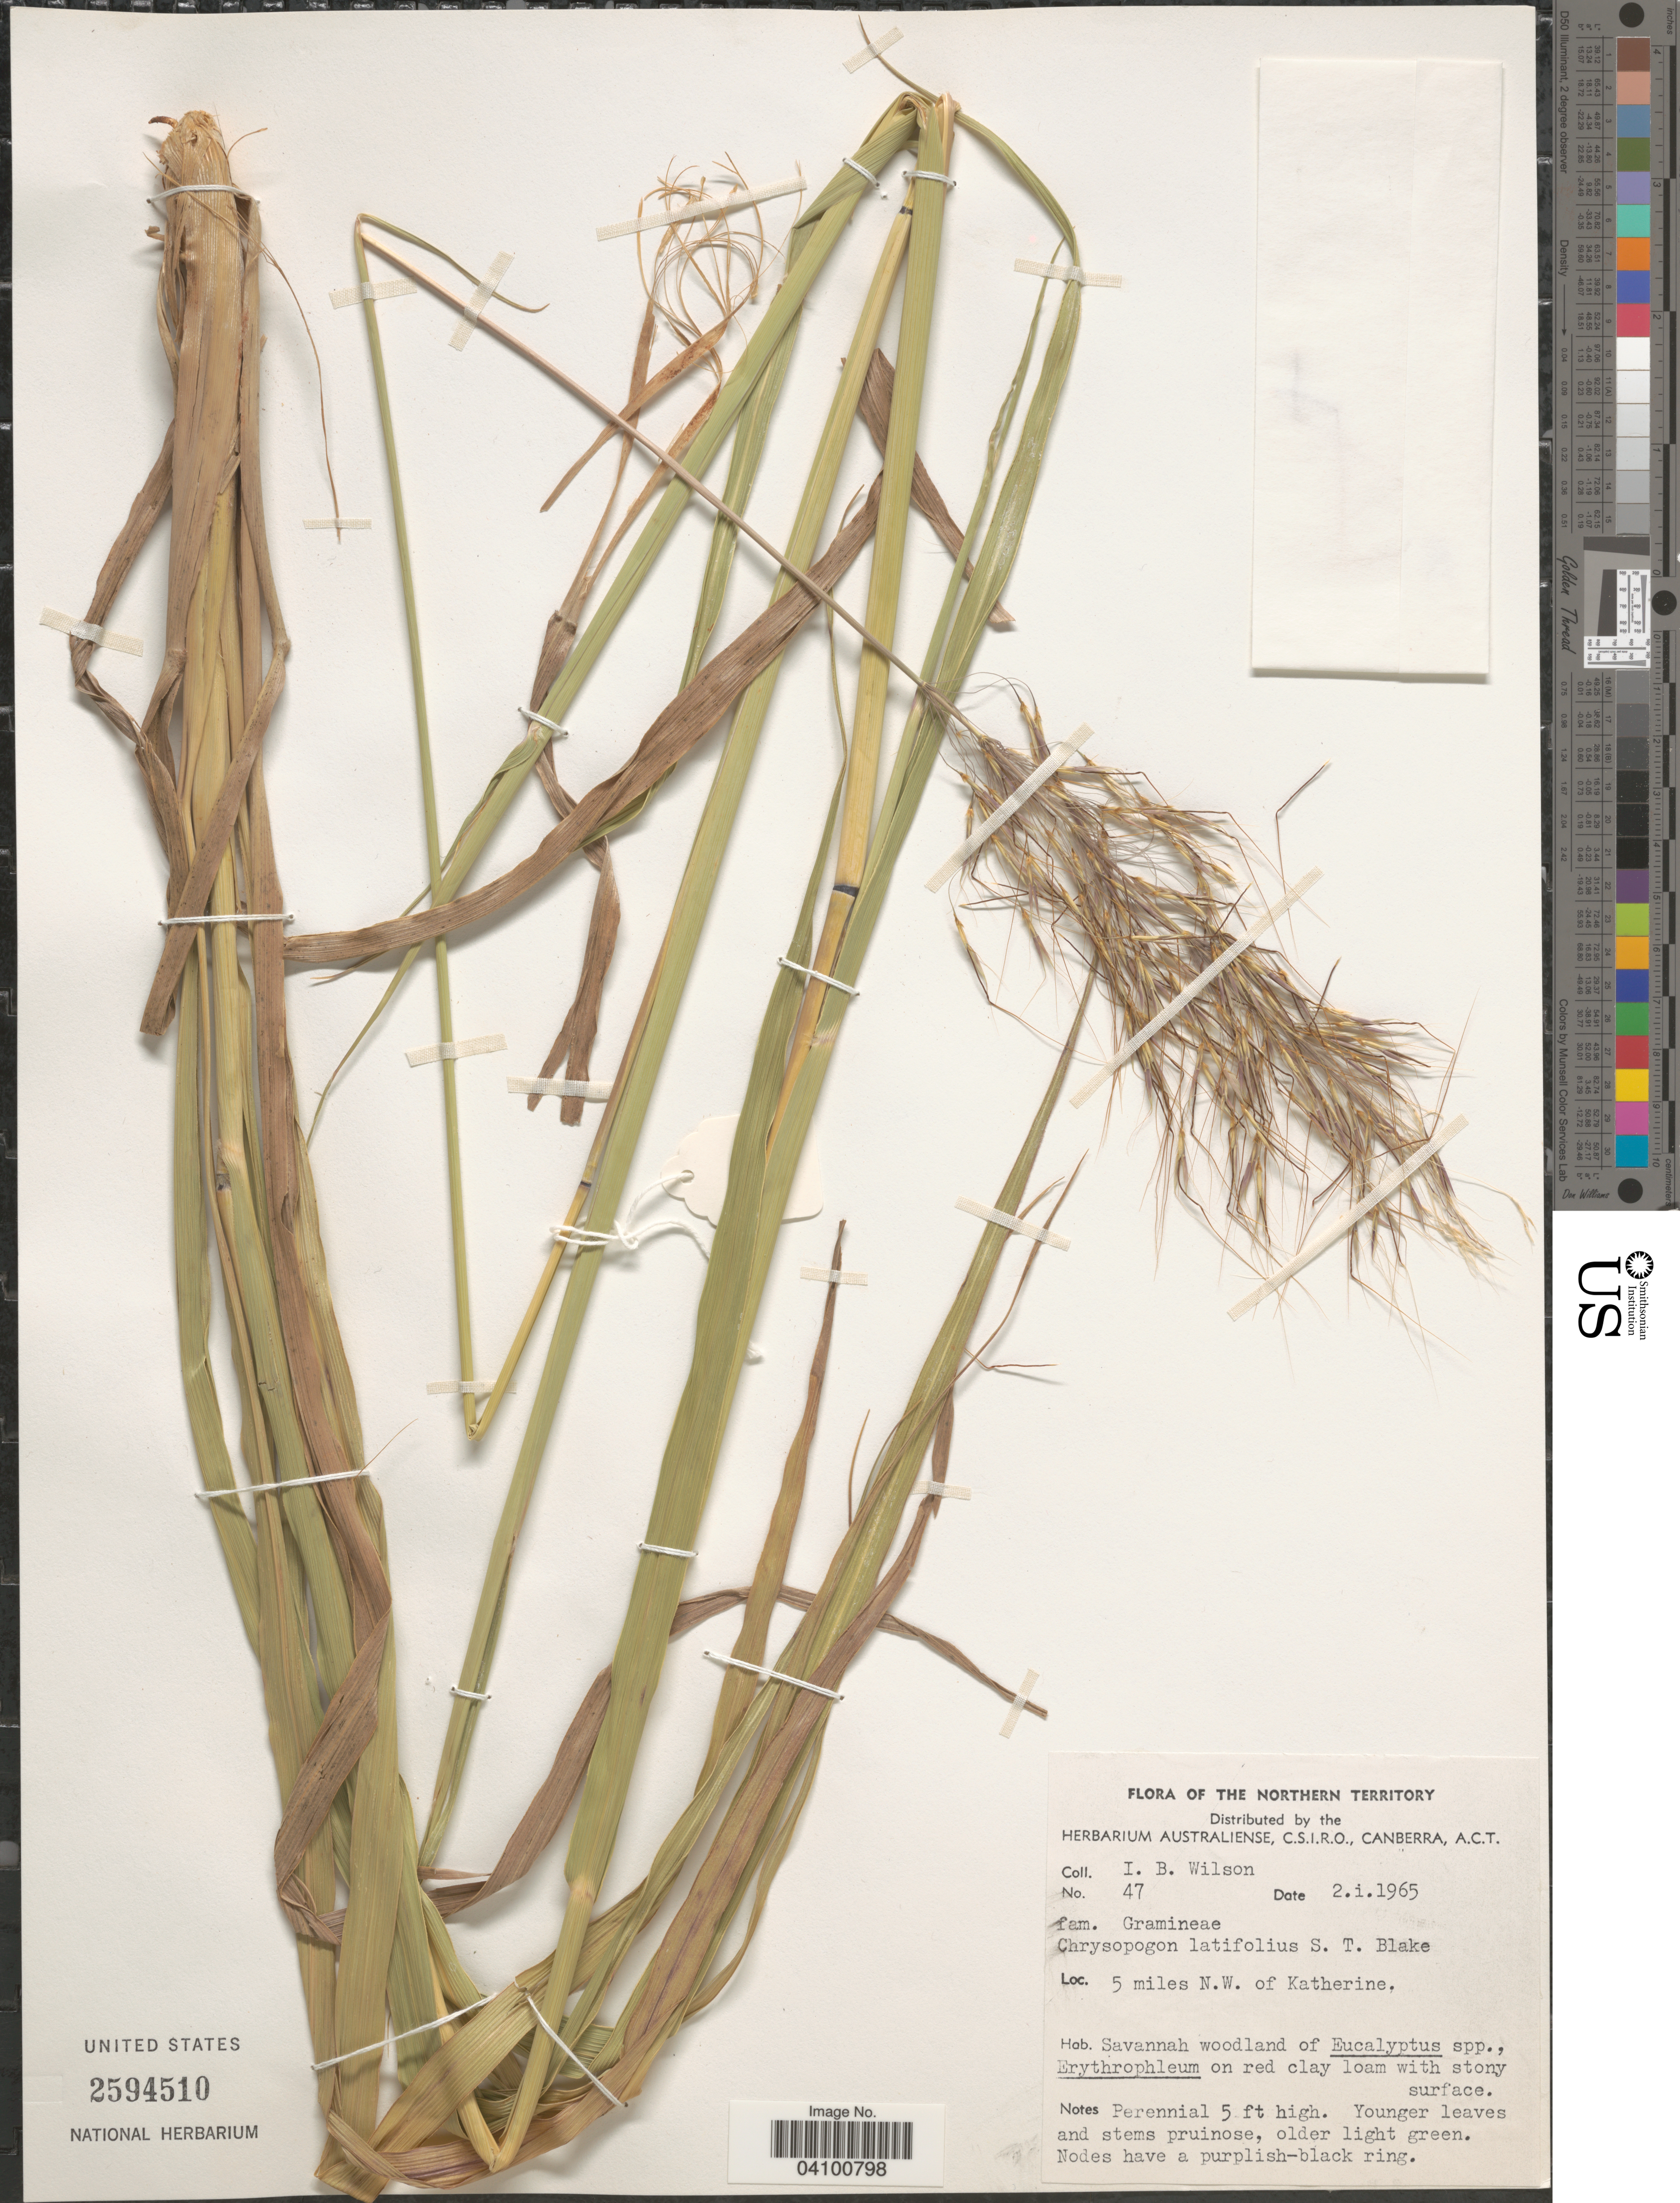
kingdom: Plantae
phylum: Tracheophyta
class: Liliopsida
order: Poales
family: Poaceae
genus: Chrysopogon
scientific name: Chrysopogon latifolius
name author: S.T. Blake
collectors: I. B. Wilson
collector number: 47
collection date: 1965-01-02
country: Australia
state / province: Northern Territory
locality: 5 miles N.W. of Katherine.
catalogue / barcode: US 2594510